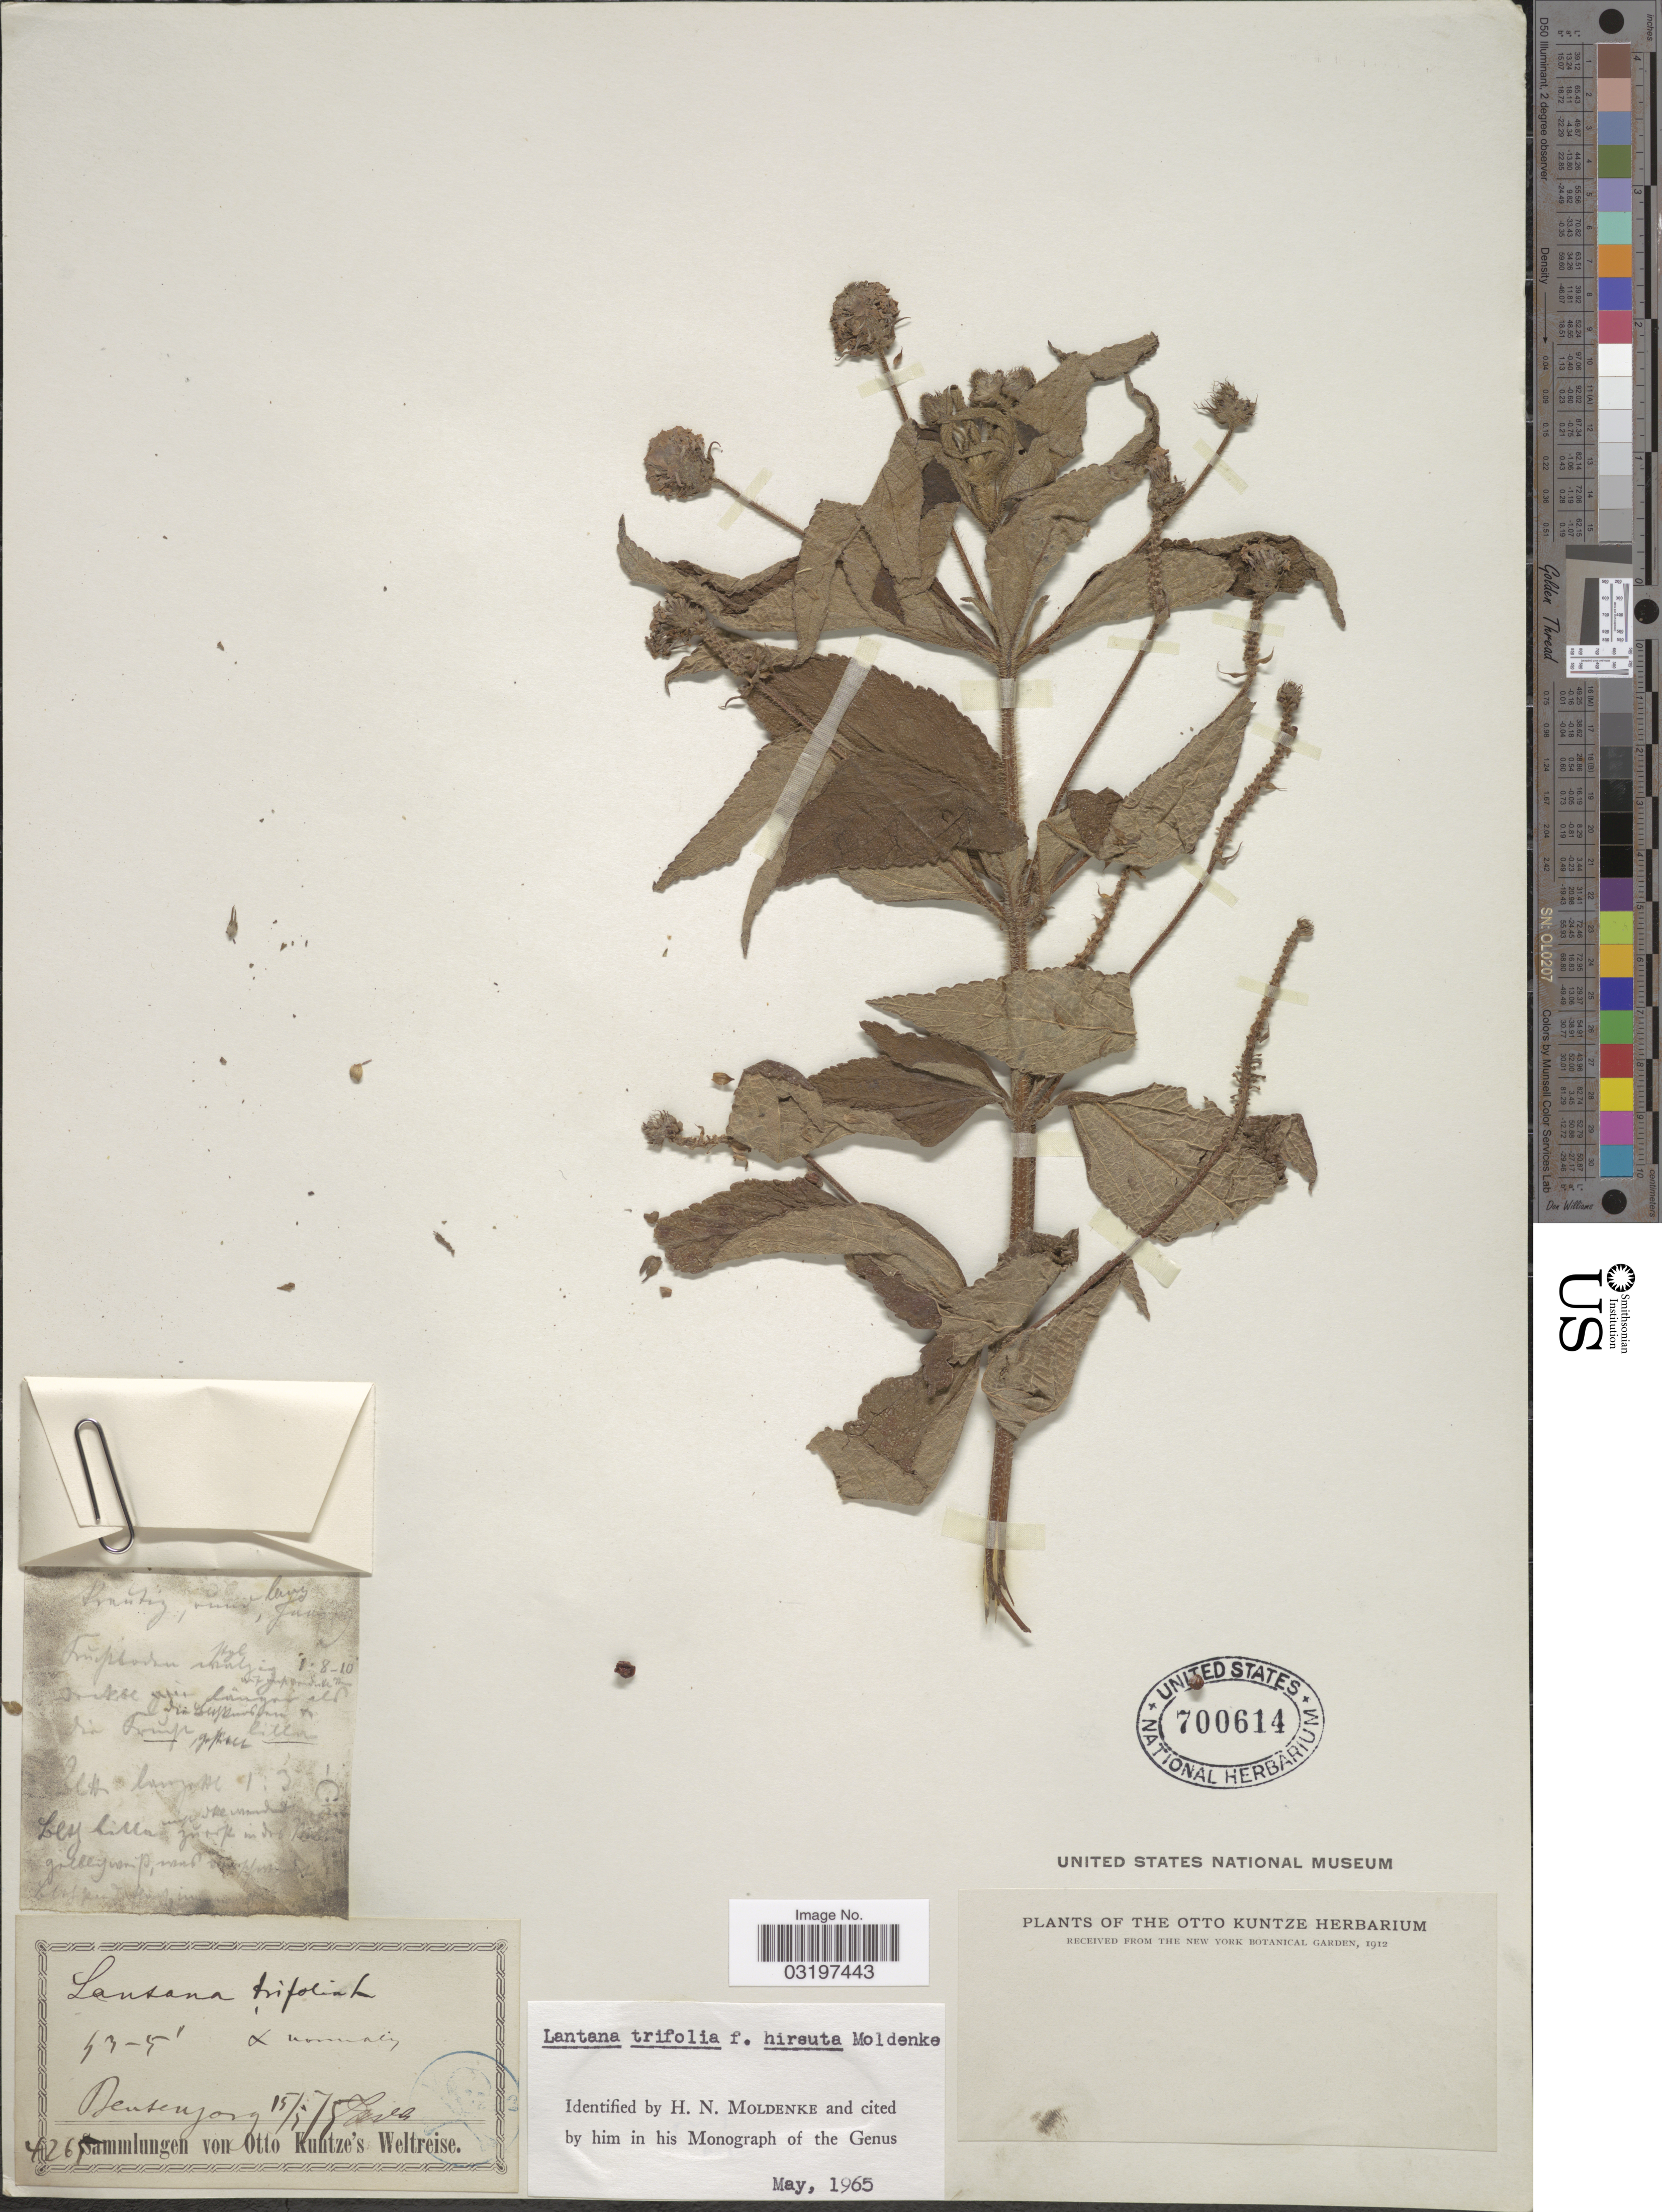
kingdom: Plantae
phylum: Tracheophyta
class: Magnoliopsida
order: Lamiales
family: Verbenaceae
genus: Lantana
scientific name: Lantana trifolia f. hirsuta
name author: Moldenke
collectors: C.E.O. Kuntze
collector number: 4265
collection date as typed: Transcribed d/m/y: 15/5/75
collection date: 1875-05-15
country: Indonesia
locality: Bensenjorg [interpreted].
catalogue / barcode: US 700614